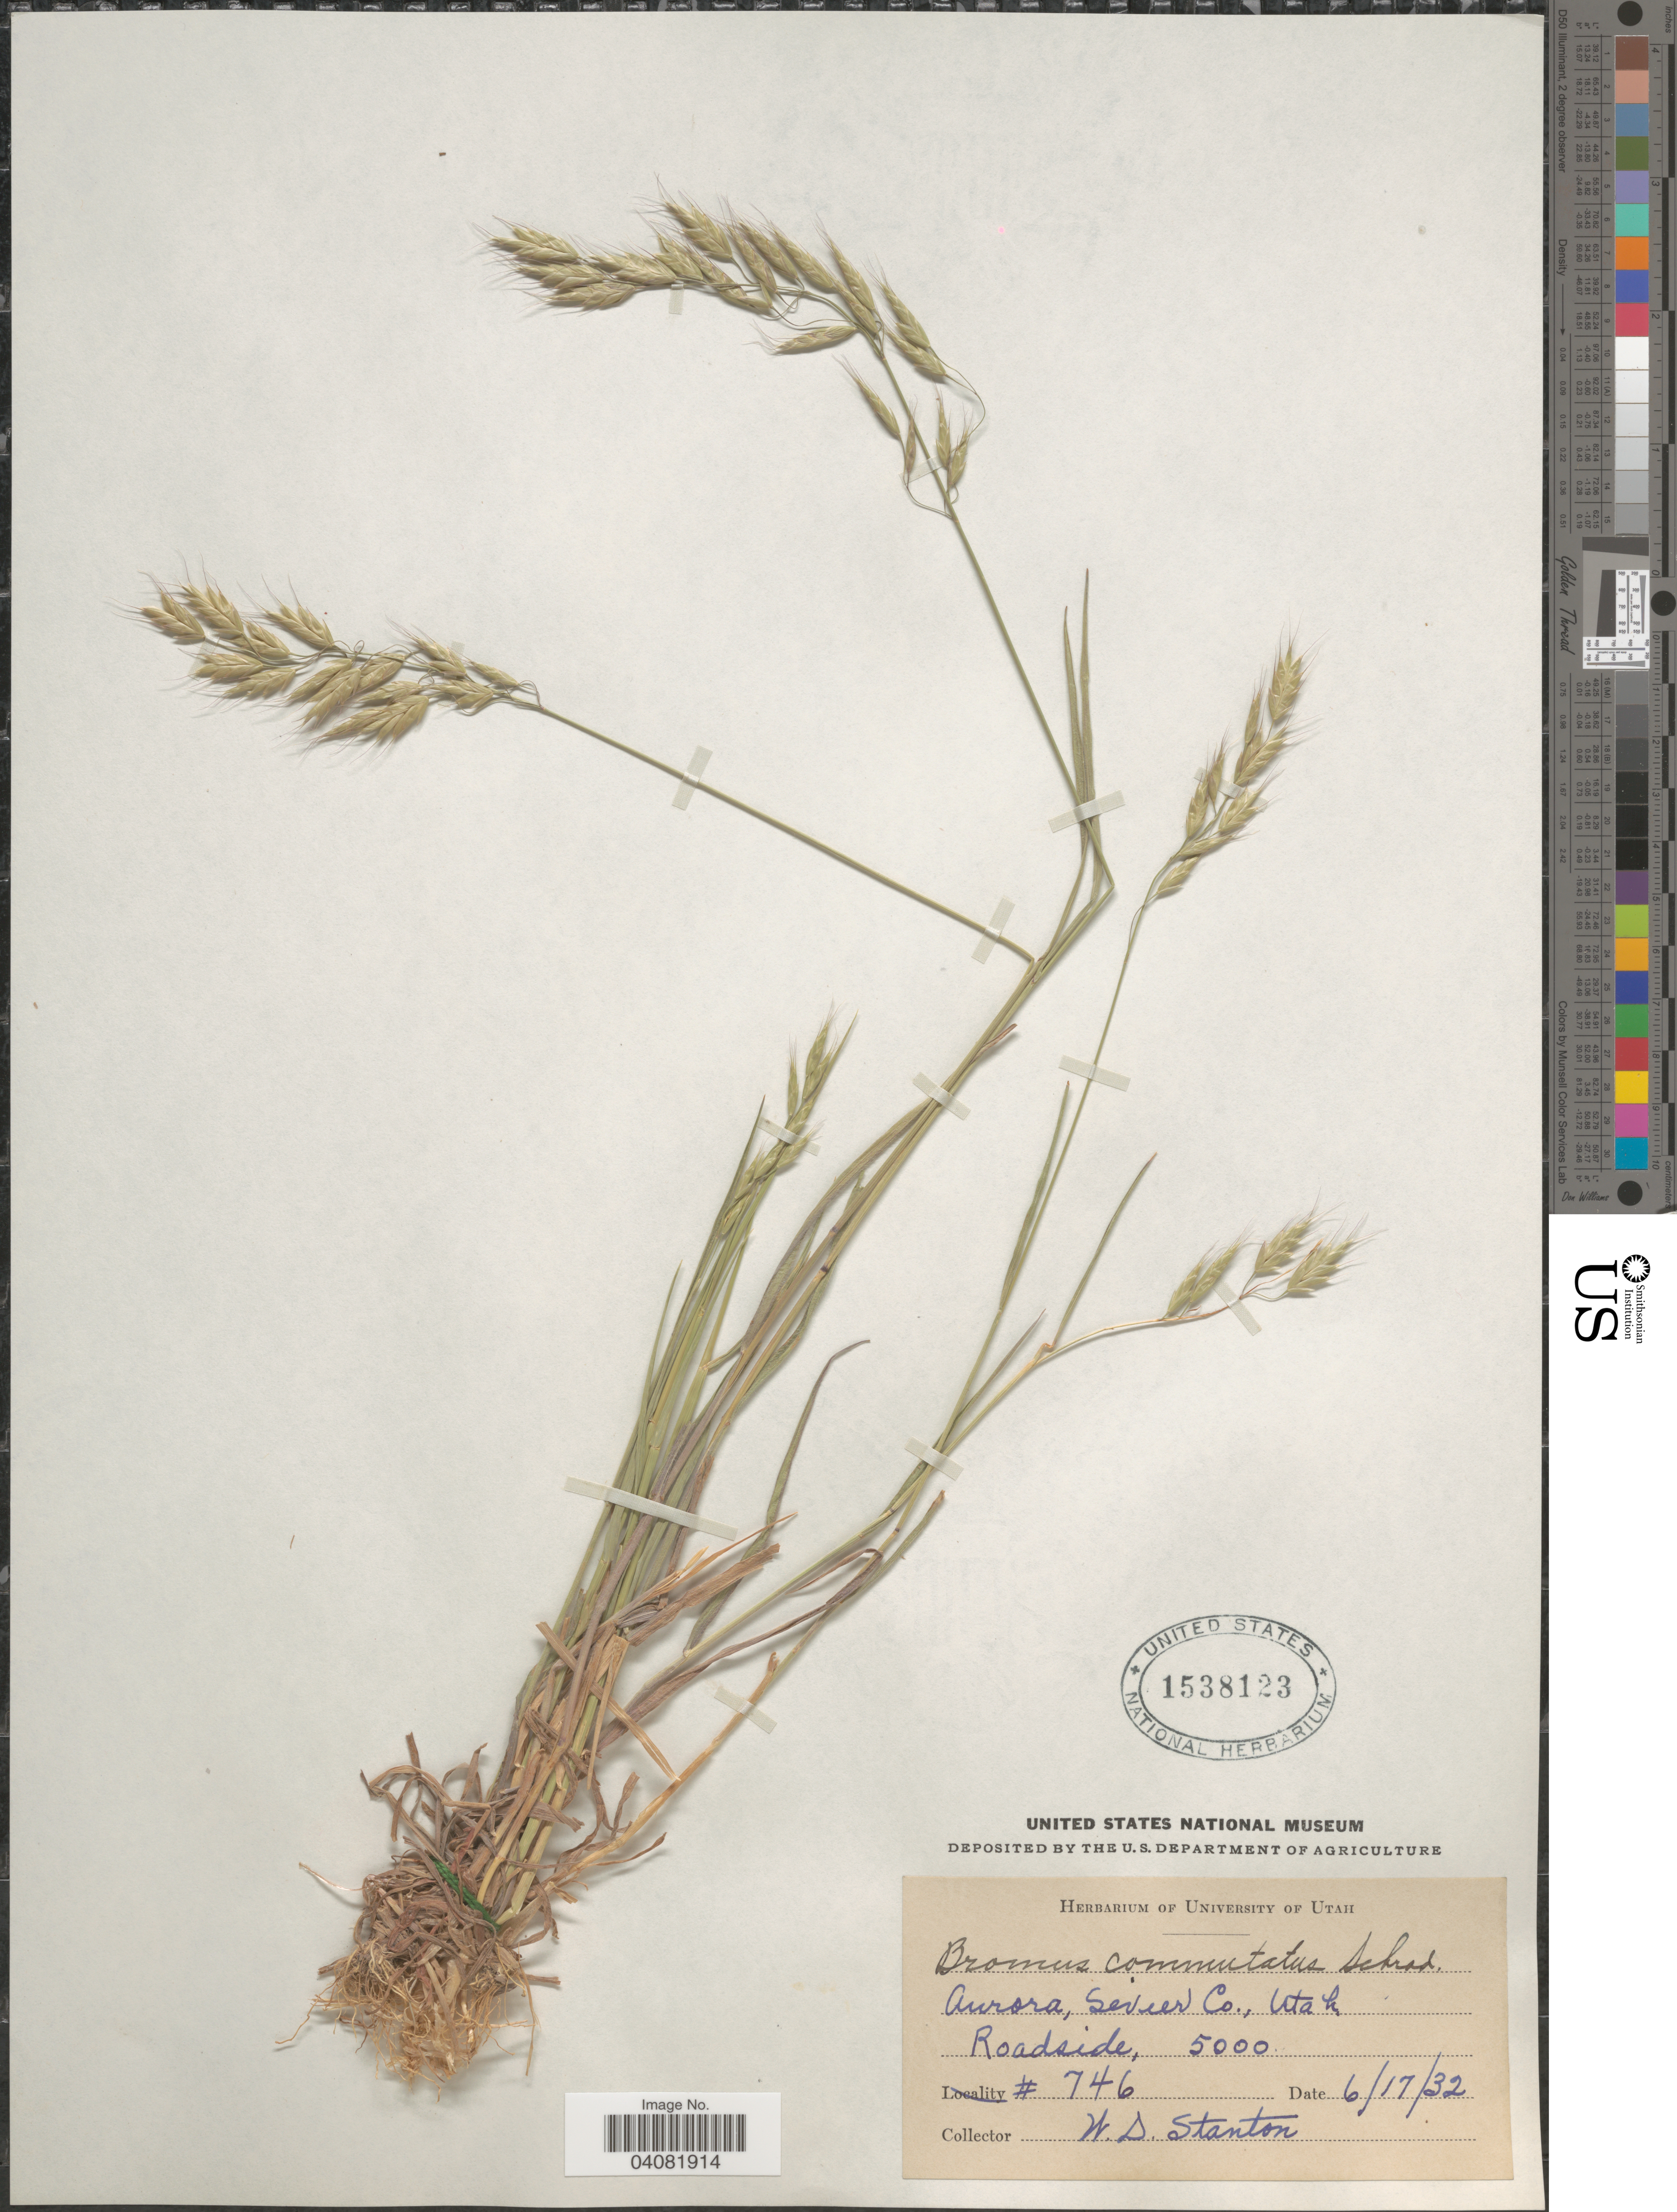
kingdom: Plantae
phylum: Tracheophyta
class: Liliopsida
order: Poales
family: Poaceae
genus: Bromus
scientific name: Bromus commutatus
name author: Schrad.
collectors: W. Stanton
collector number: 746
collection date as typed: Transcribed d/m/y: 17/6/32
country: United States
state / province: Utah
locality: Aurora, Sevier Co. Roadside.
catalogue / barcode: US 1538123